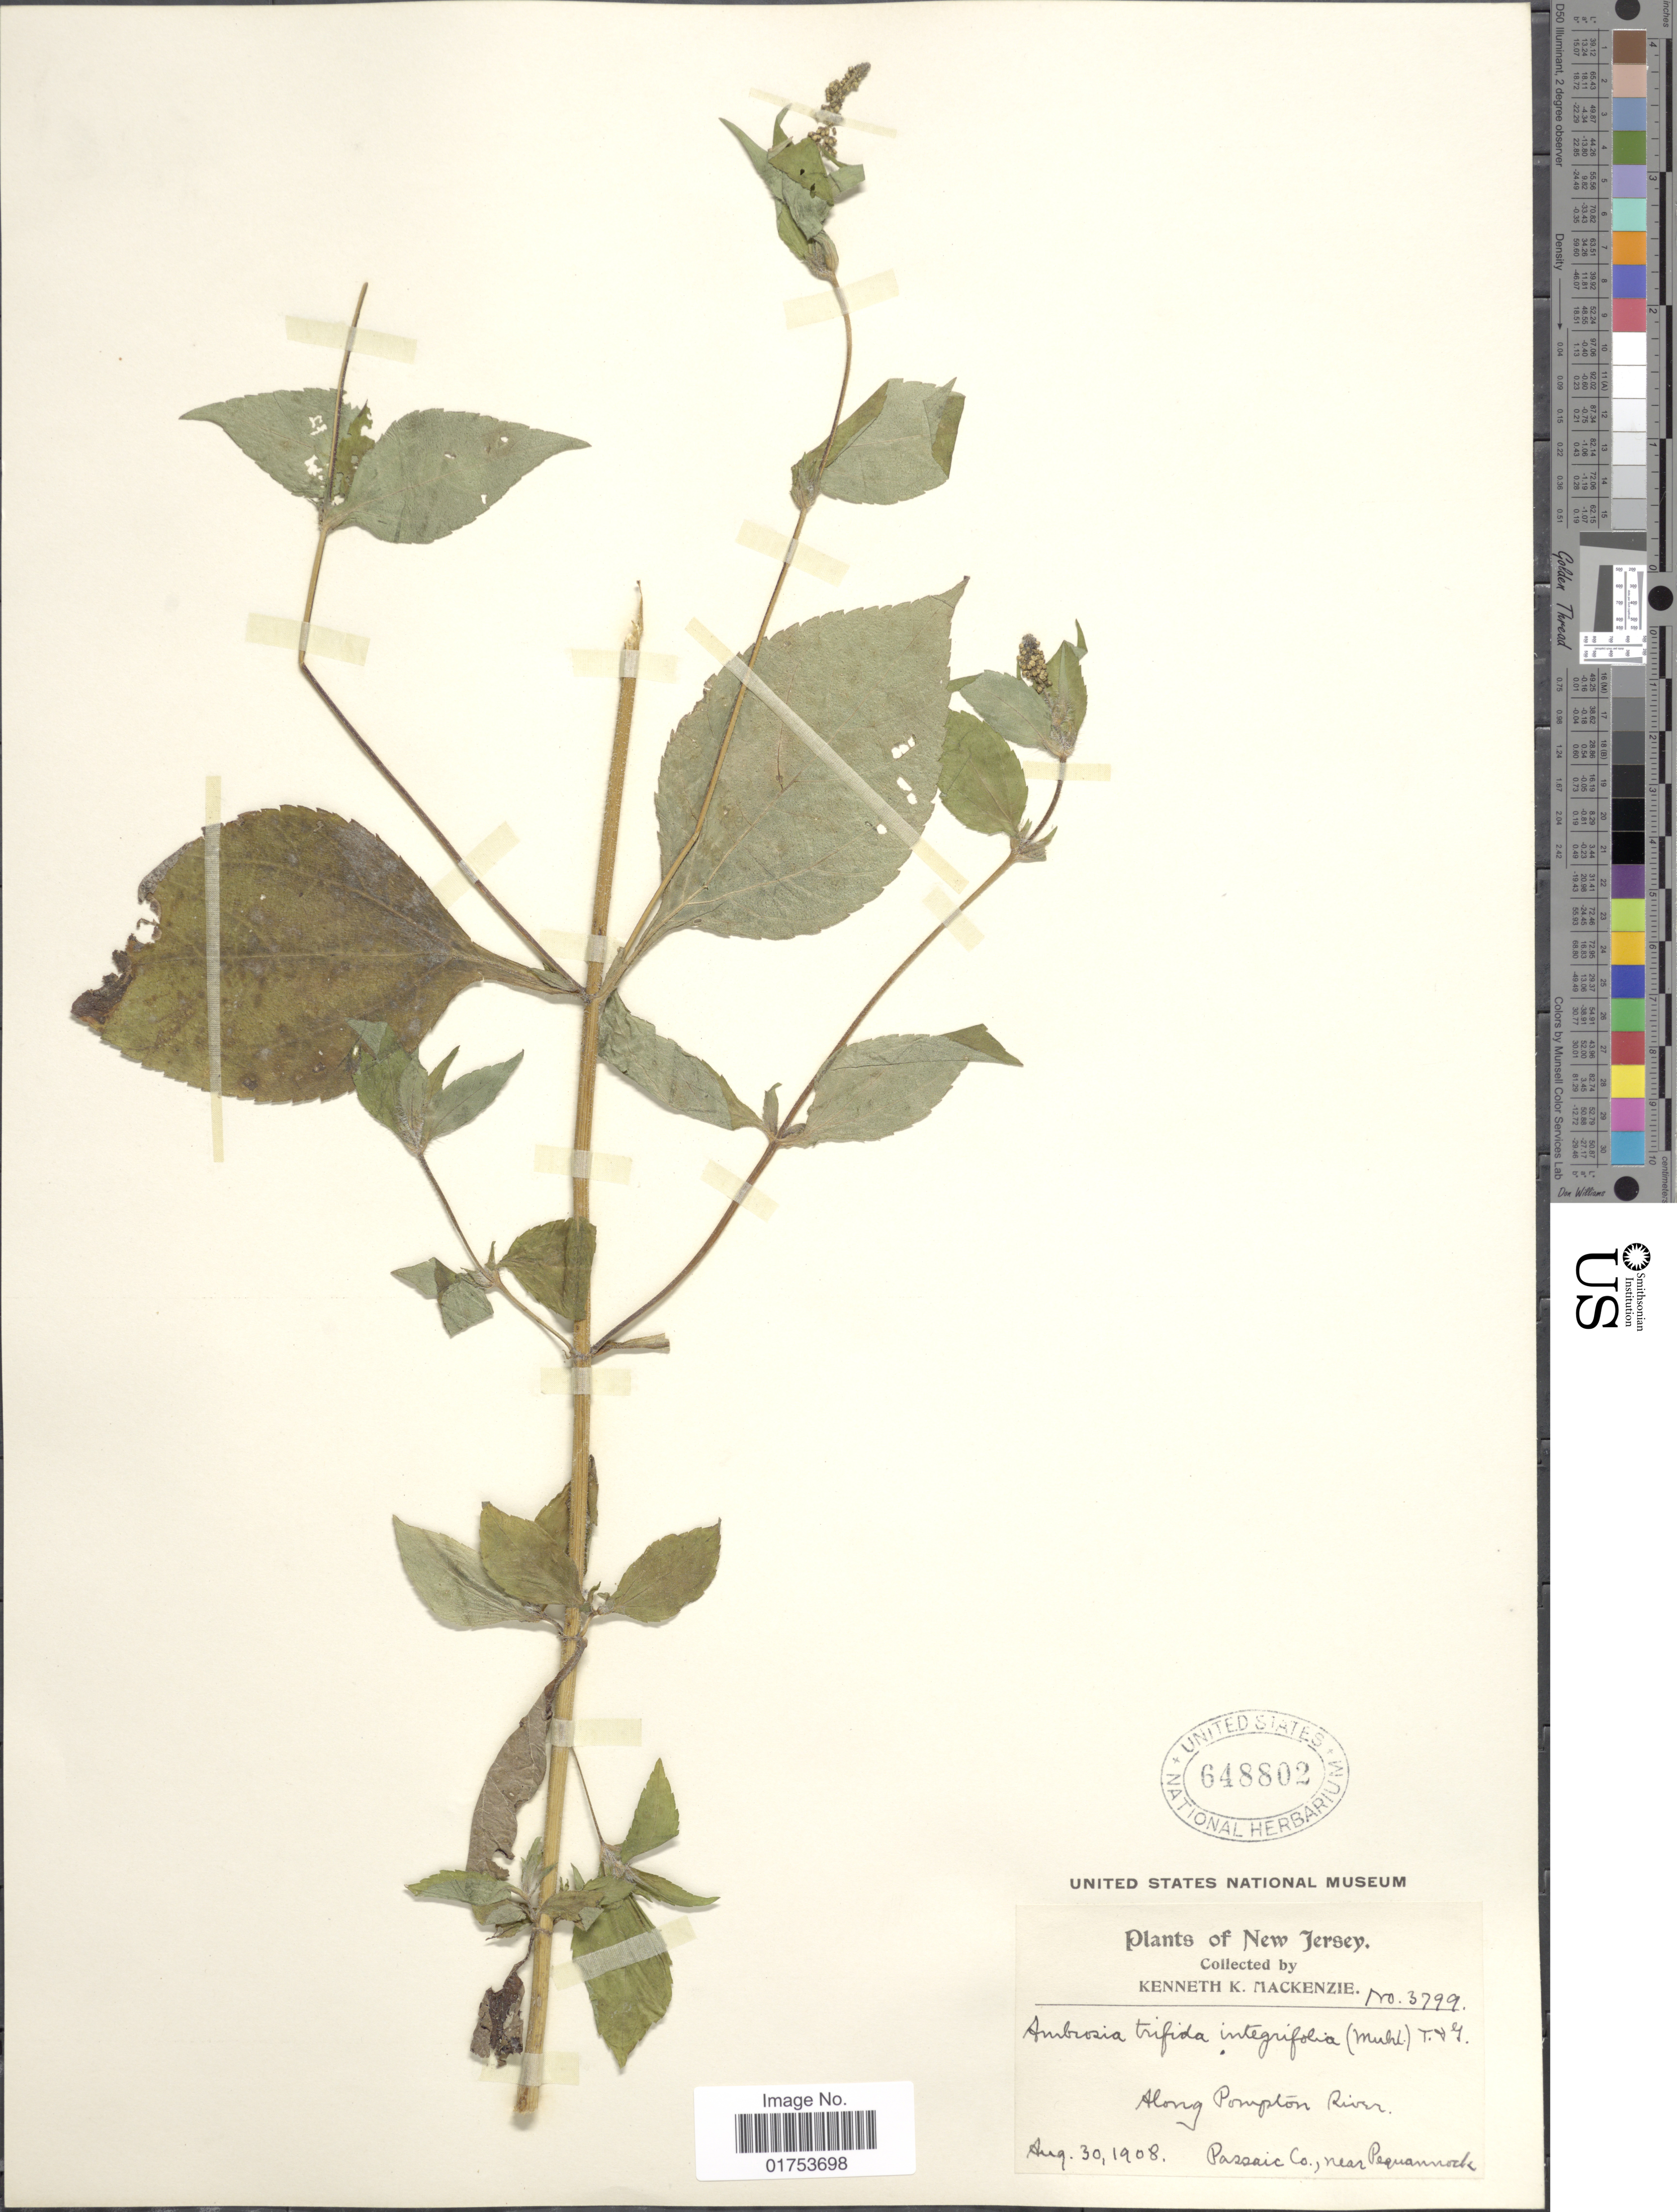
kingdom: Plantae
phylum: Tracheophyta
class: Magnoliopsida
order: Asterales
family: Asteraceae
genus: Ambrosia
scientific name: Ambrosia trifida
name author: L.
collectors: K. K. Mackenzie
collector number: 3799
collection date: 1908-08-30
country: United States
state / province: New Jersey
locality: Along Pomton River, Passaic Co., Near Pequannock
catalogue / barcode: US 648802